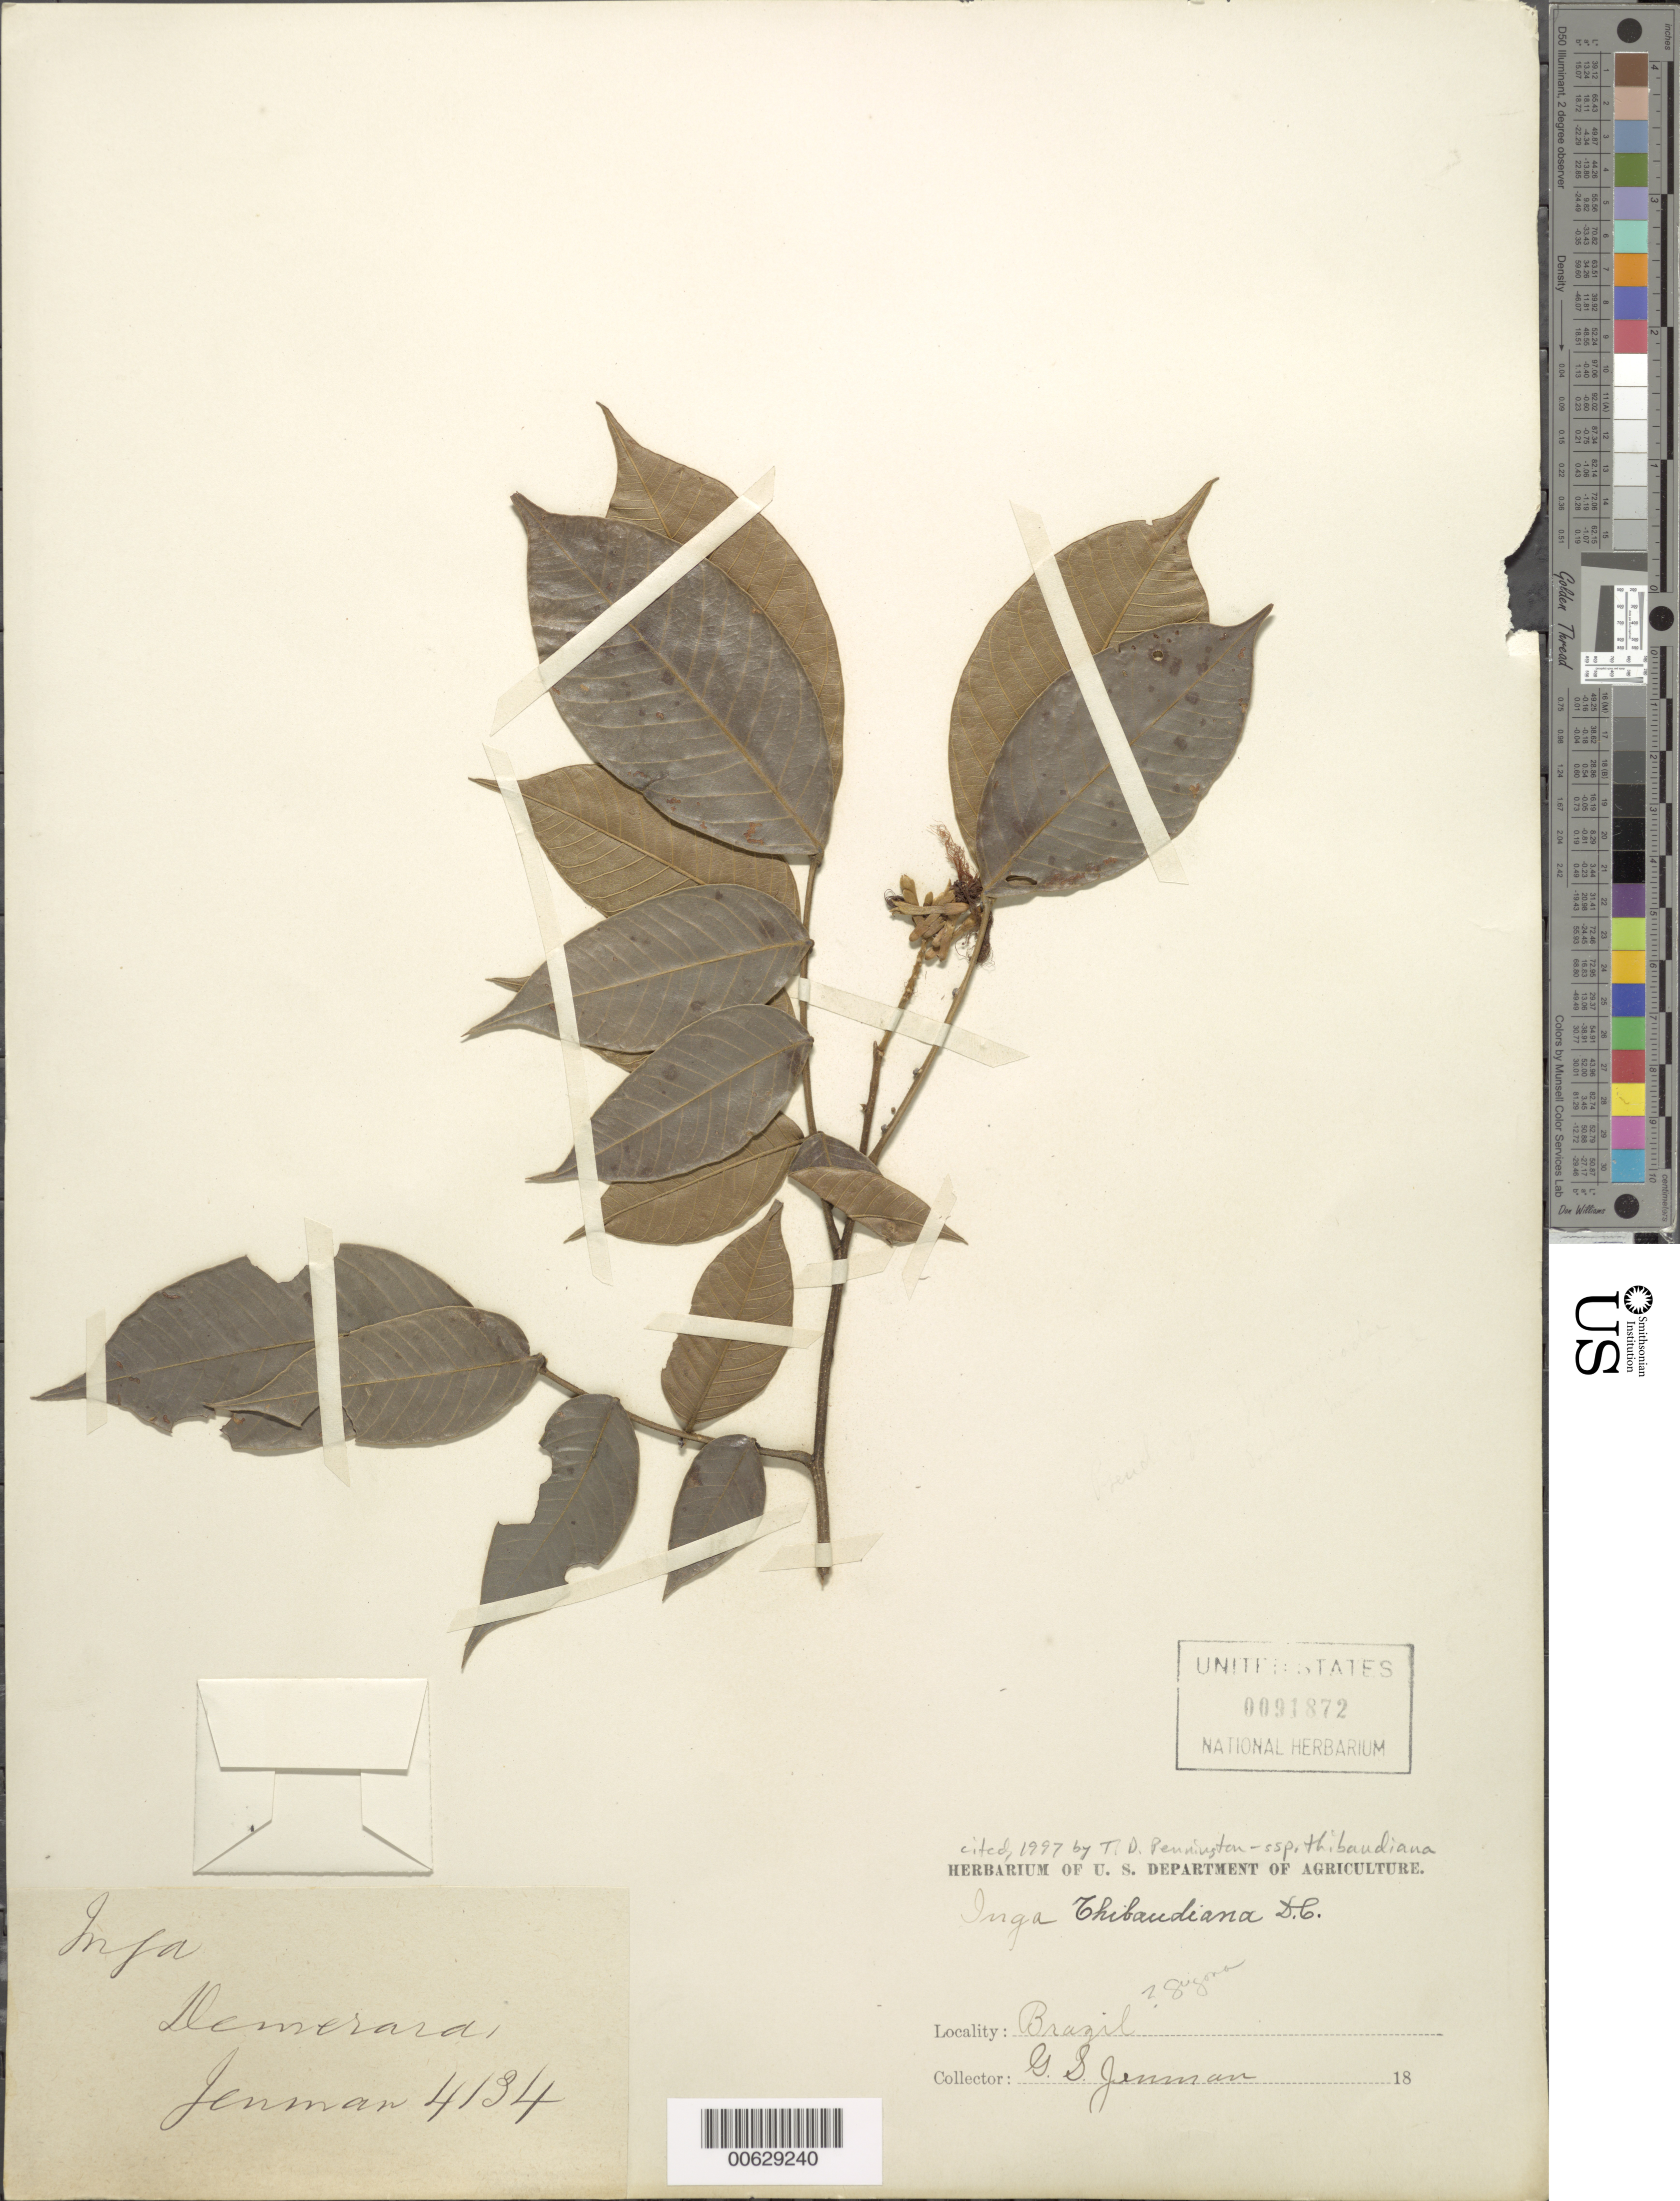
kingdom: Plantae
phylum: Tracheophyta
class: Magnoliopsida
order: Fabales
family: Fabaceae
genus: Inga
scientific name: Inga thibaudiana subsp. thibaudiana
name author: DC.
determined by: Pennington, T. D., (K)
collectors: G. S. Jenman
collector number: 4134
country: Guyana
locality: Demerara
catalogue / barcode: US 91872